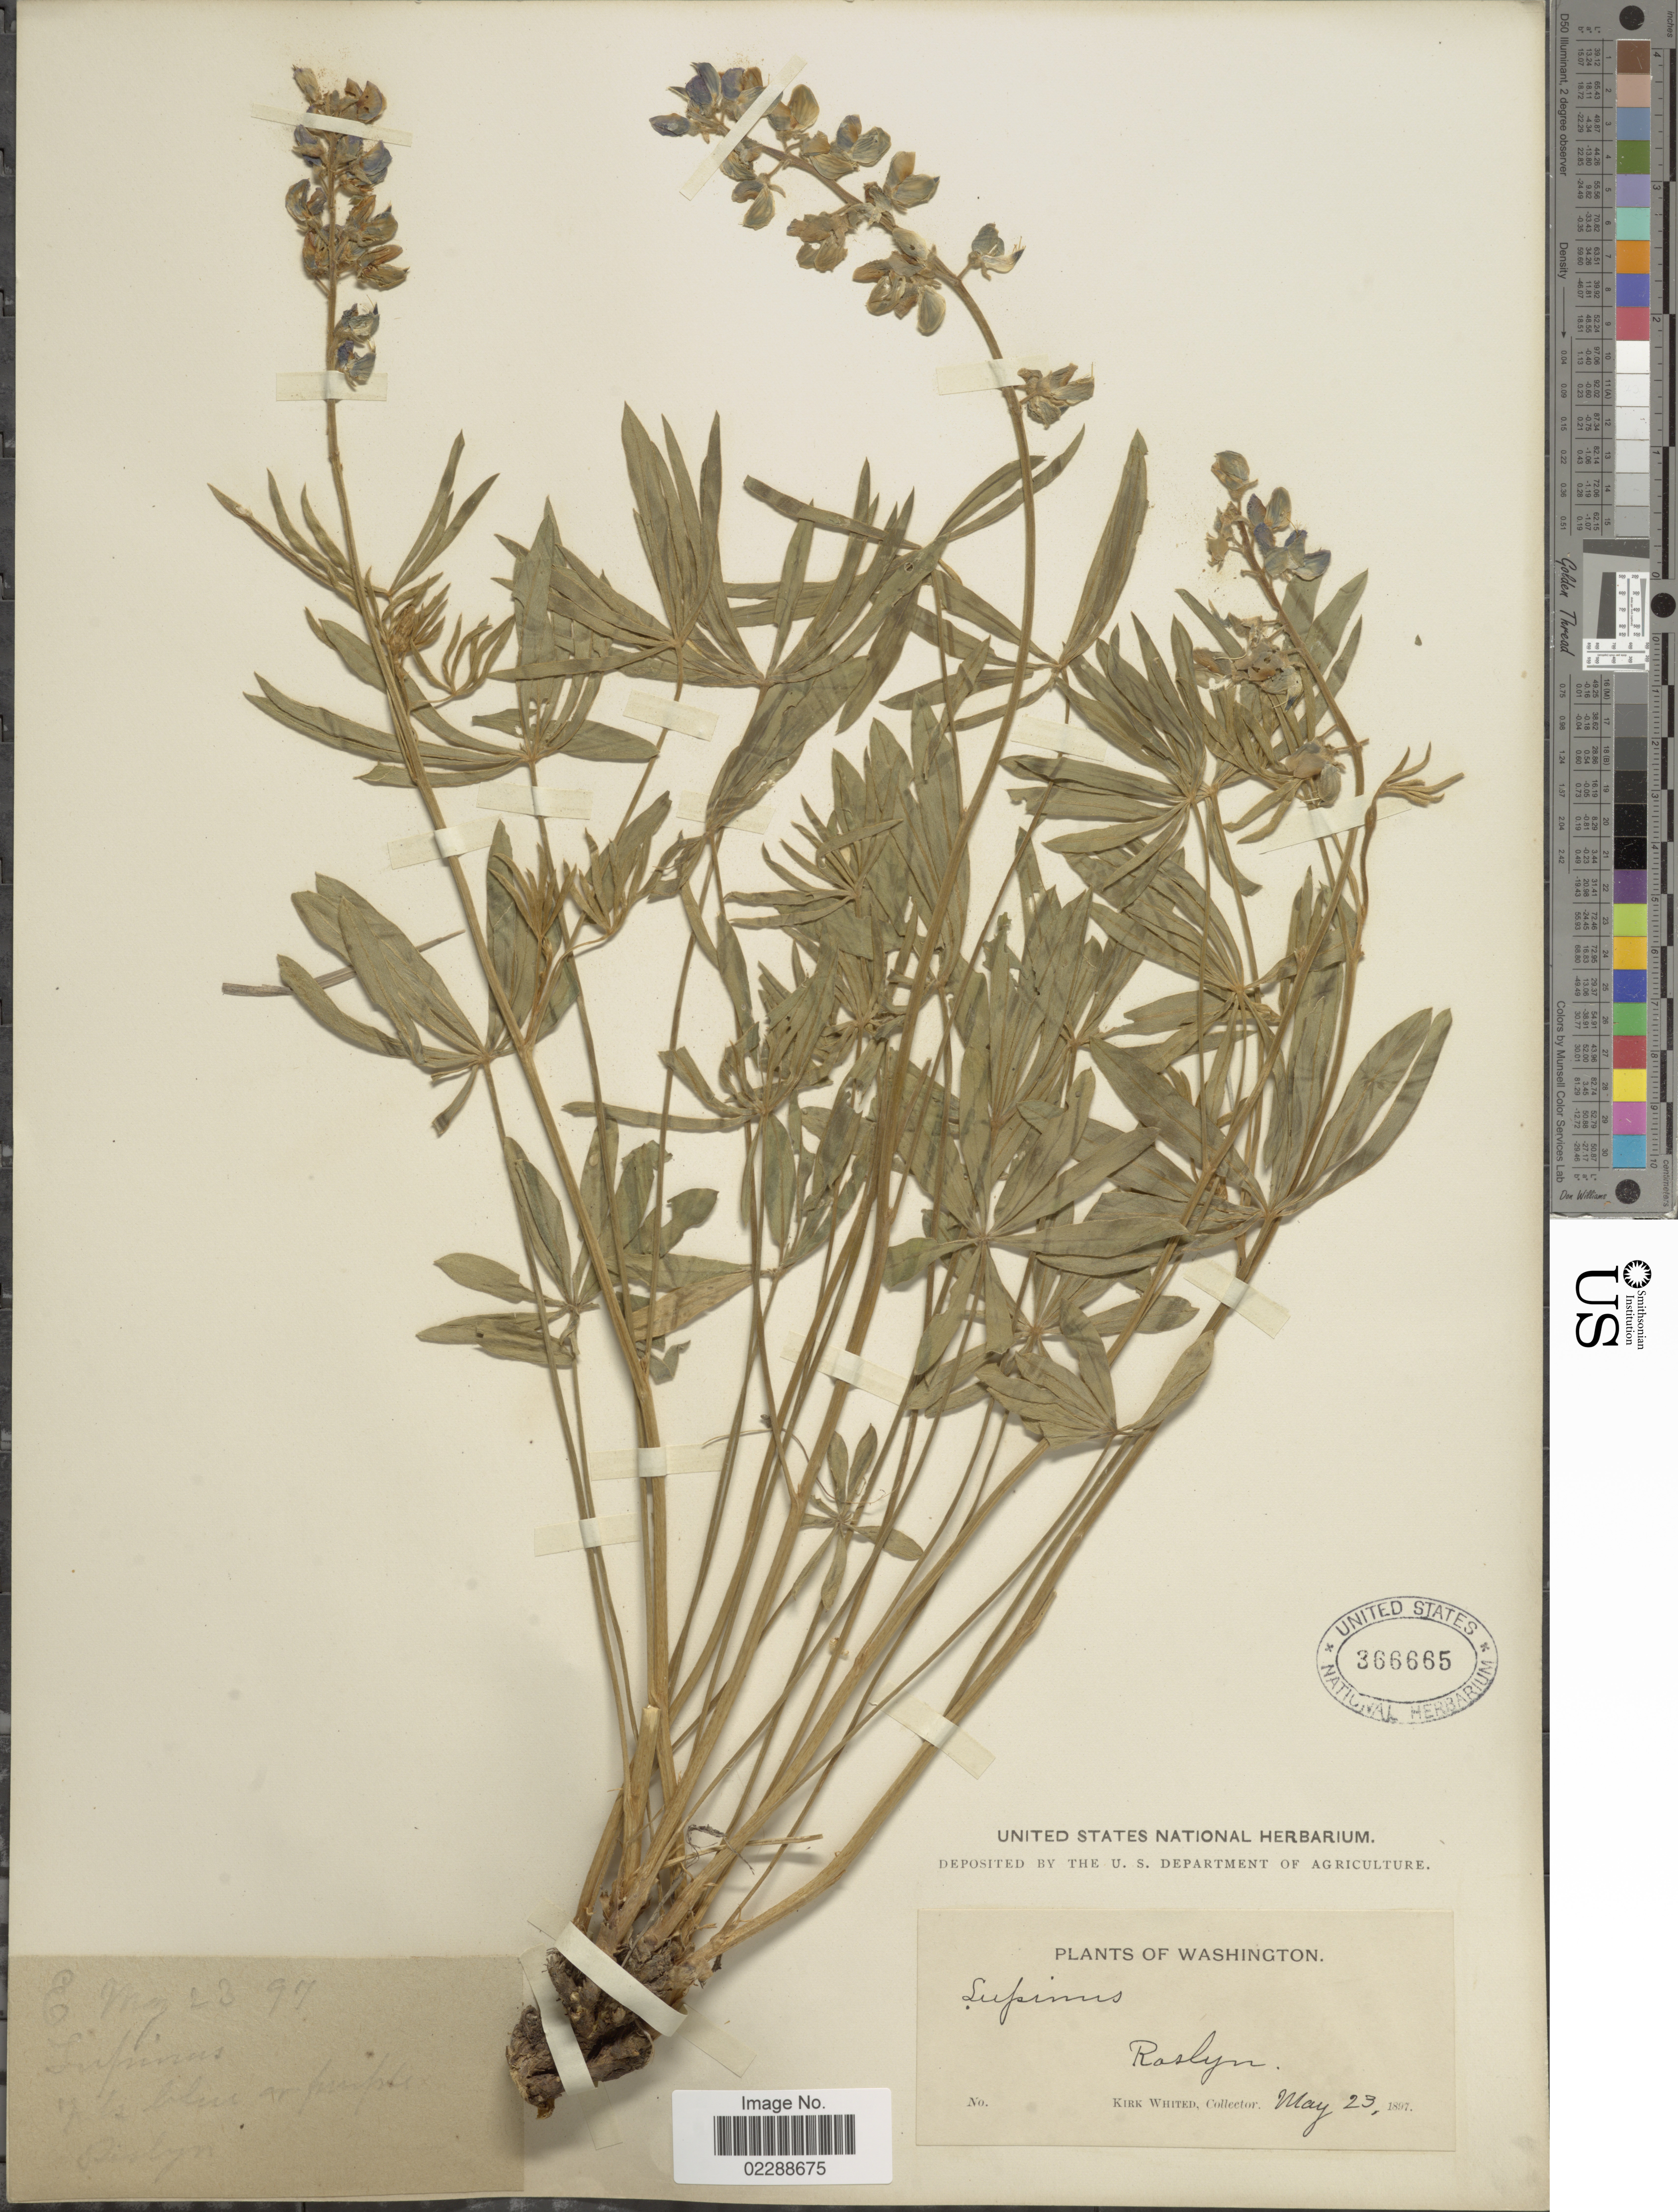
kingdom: Plantae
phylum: Tracheophyta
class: Magnoliopsida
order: Fabales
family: Fabaceae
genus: Lupinus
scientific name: Lupinus sp.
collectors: K. Whited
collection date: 1897-05-23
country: United States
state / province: Washington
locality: Raslyn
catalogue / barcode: US 366665